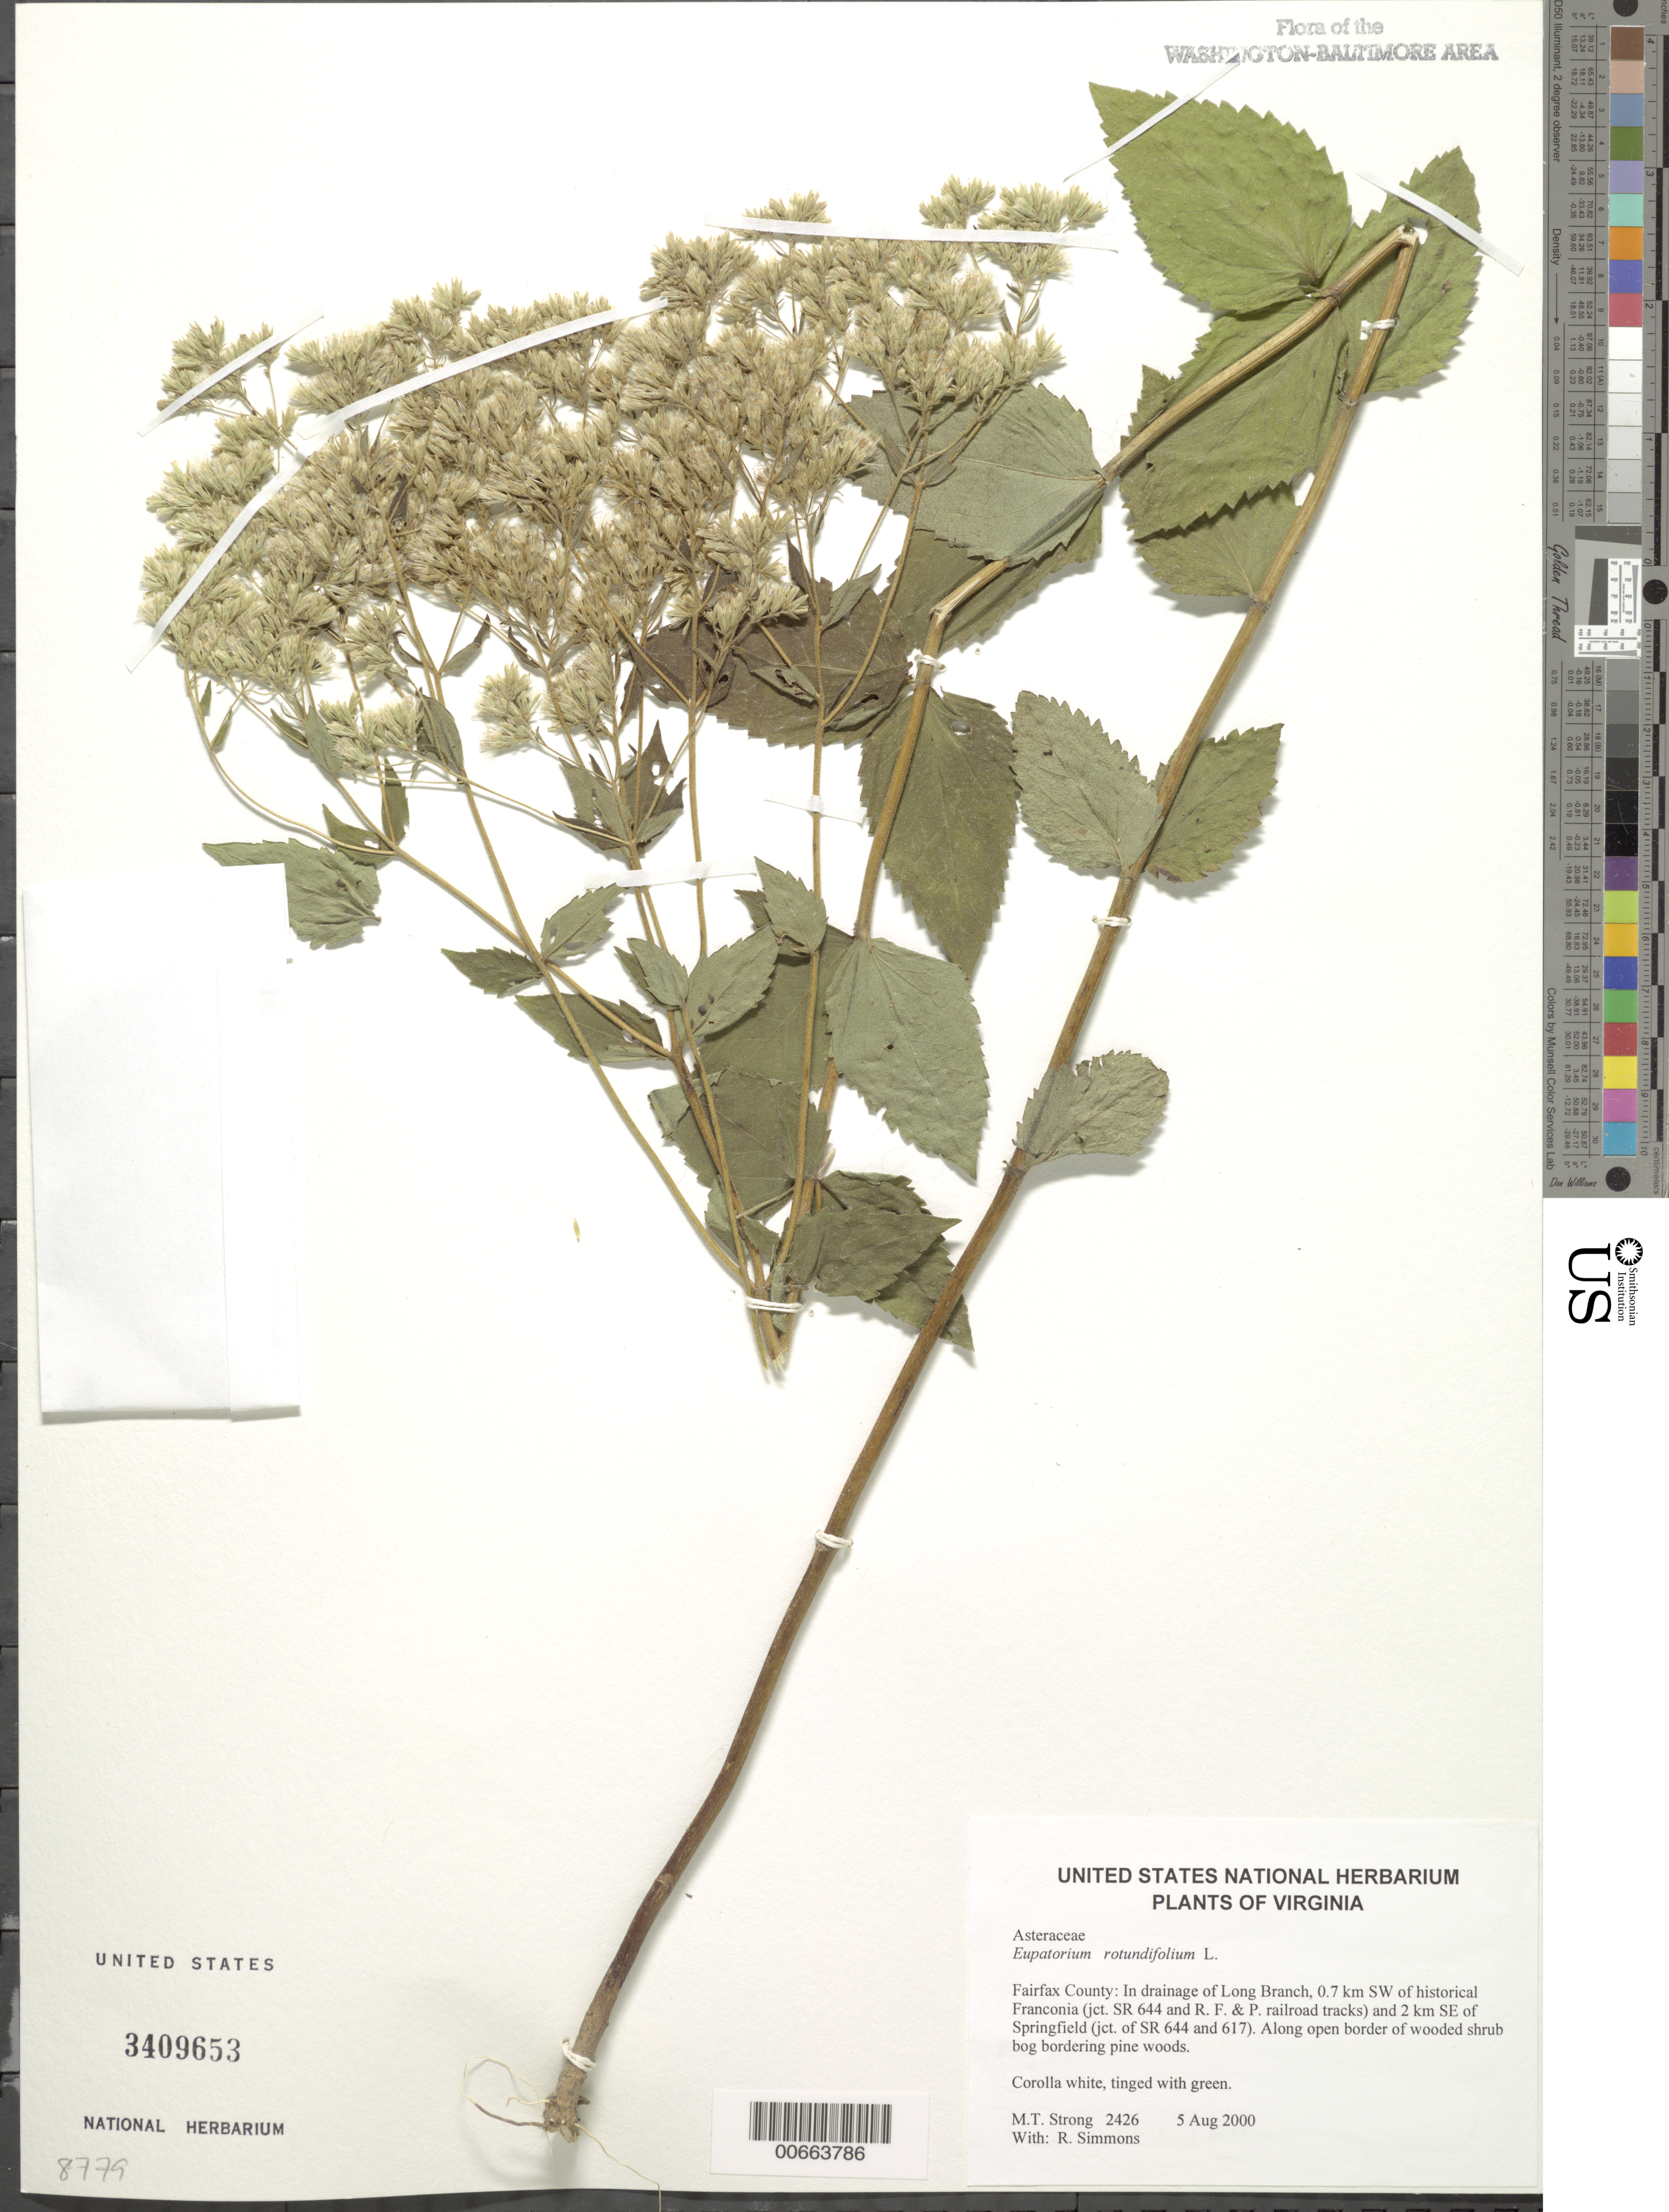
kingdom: Plantae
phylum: Tracheophyta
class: Magnoliopsida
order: Asterales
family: Asteraceae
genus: Eupatorium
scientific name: Eupatorium rotundifolium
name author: L.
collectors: M. T. Strong & R. Simmons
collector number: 2426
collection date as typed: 05 Aug 2000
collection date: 2000-08-05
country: United States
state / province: Virginia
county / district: Fairfax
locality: In drainage of Long Branch, 0.7 km SW of historical Franconia (jct. SR 644 and R. F. & P. railroad tracks) and 2 km SE of Springfield (jct. of SR 644 and 617).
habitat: Along open border of wooded shrub bog bordering pine woods.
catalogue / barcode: US 3409653